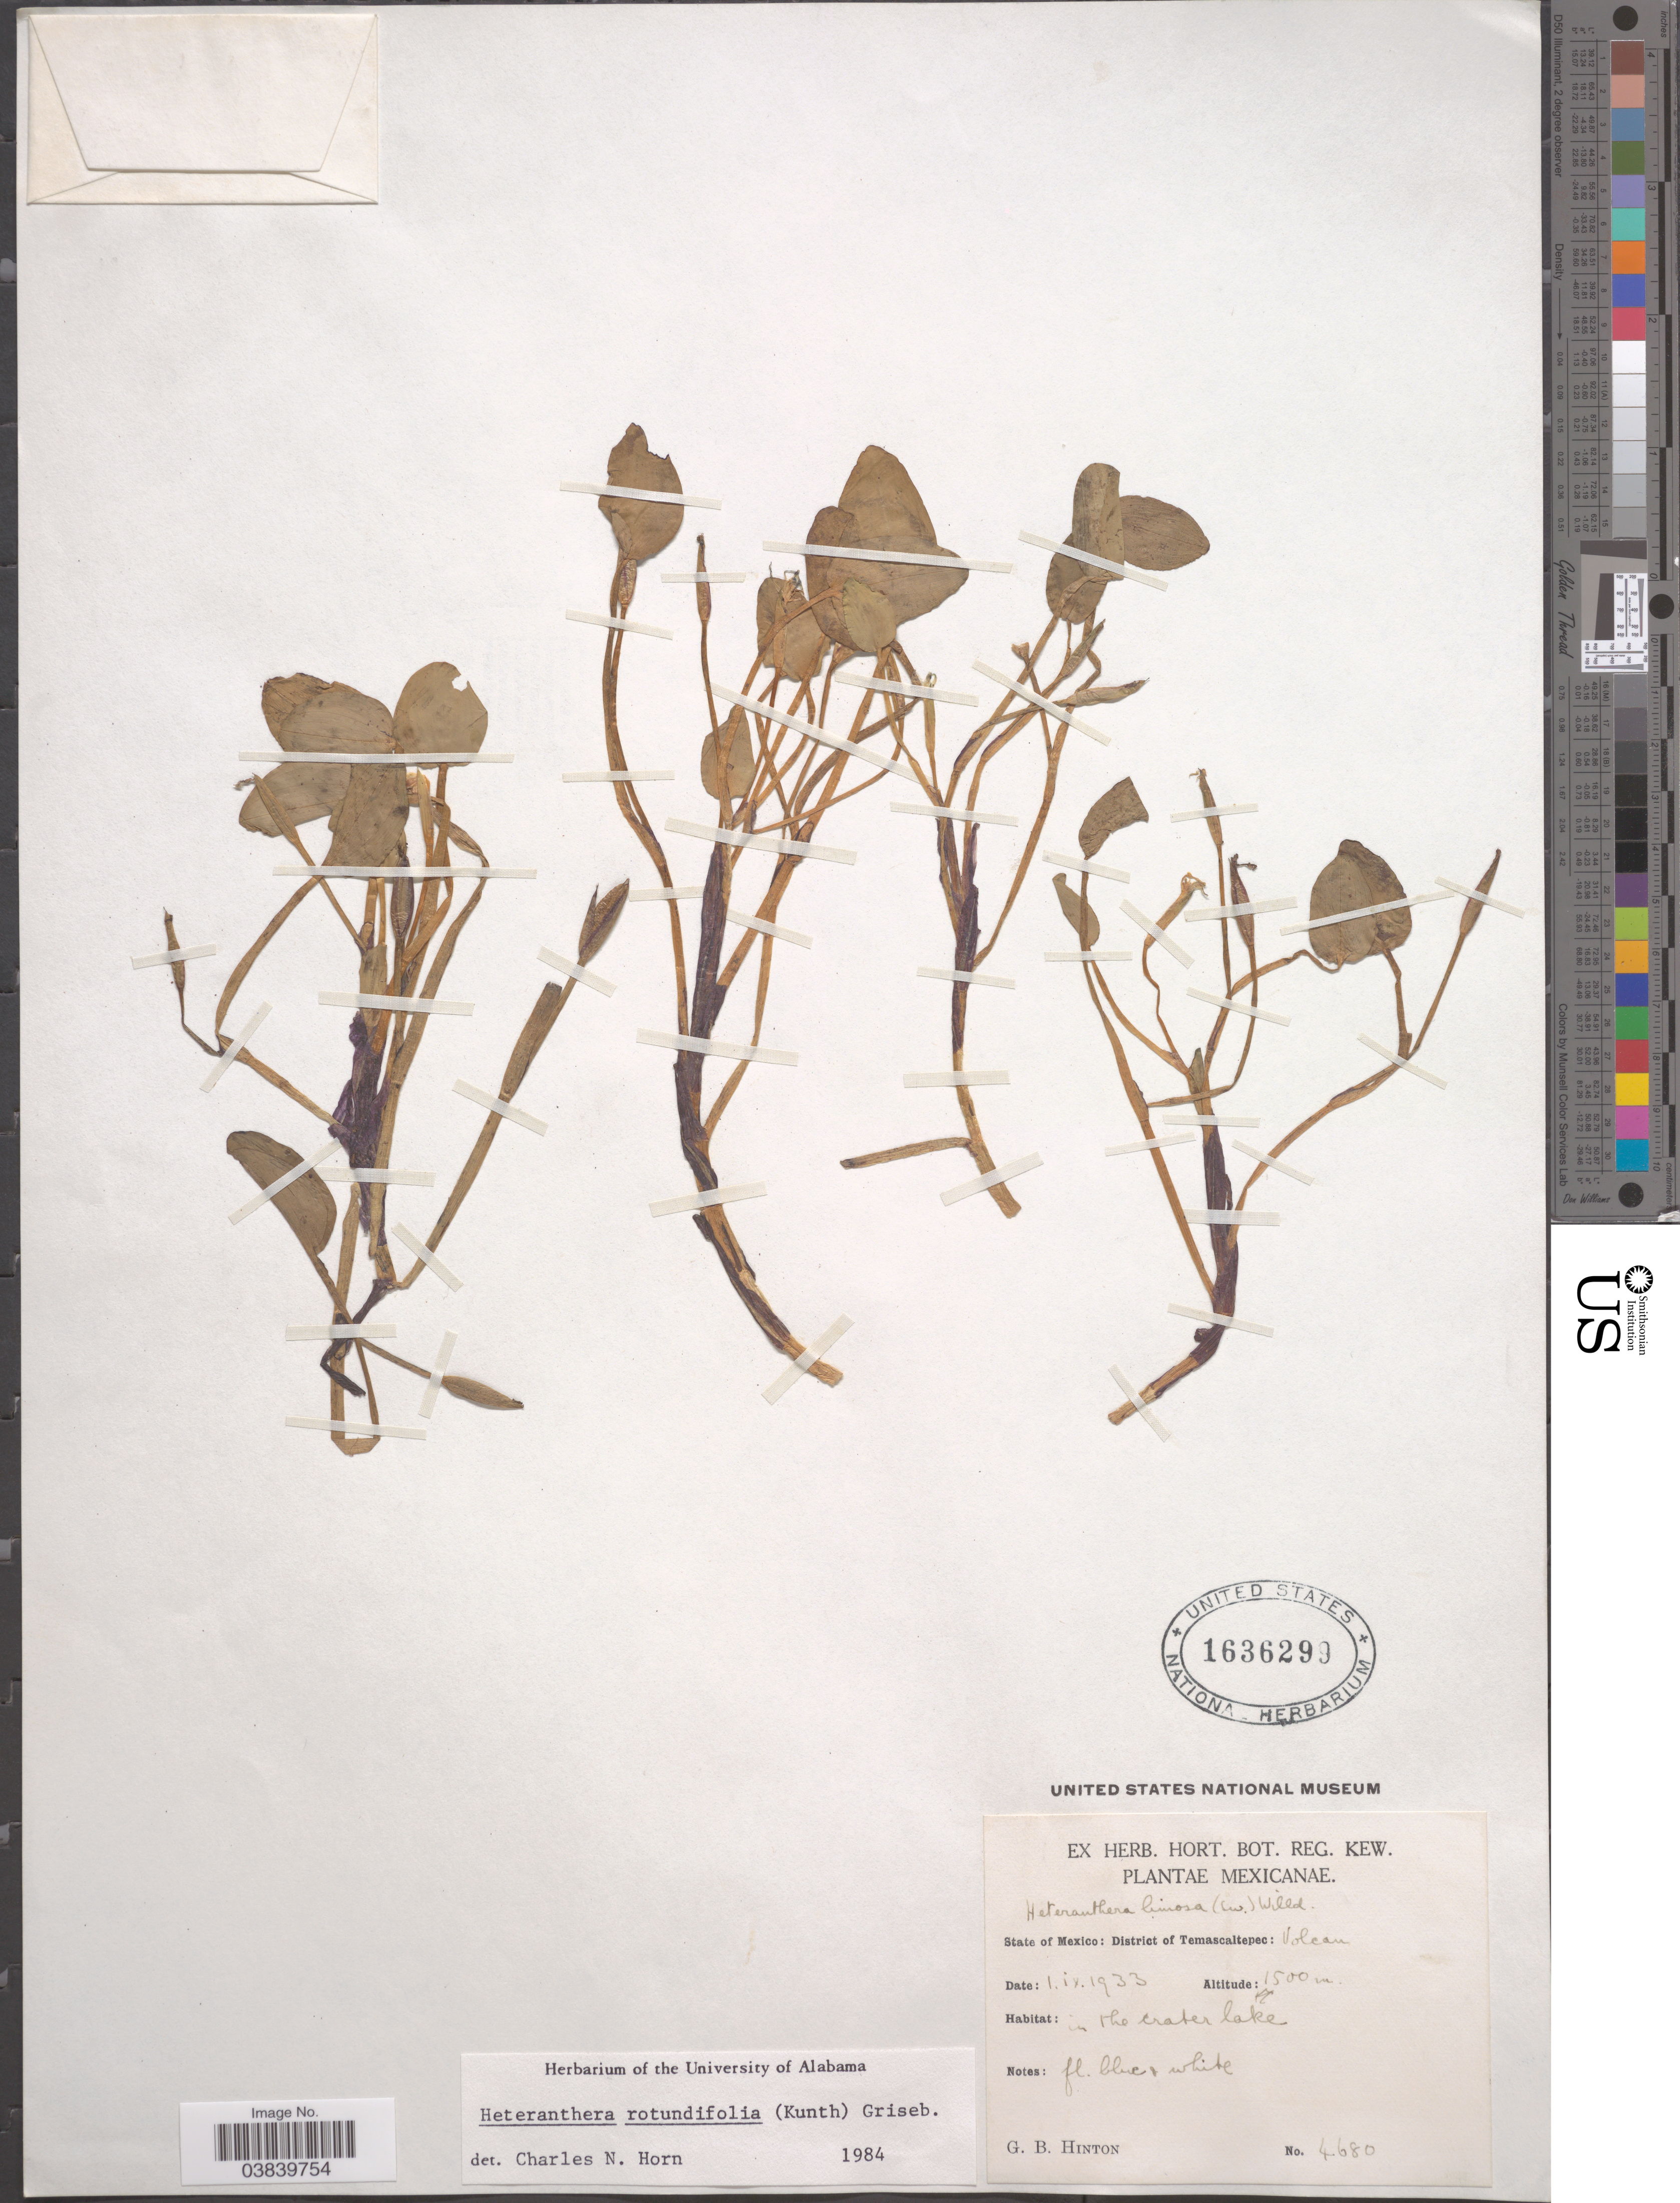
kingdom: Plantae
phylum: Tracheophyta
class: Liliopsida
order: Commelinales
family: Pontederiaceae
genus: Heteranthera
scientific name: Heteranthera rotundifolia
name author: (Kunth) Griseb.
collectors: G. B. Hinton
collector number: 4680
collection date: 1933-09-01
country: Mexico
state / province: México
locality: District of Temascaltepec: Volcan.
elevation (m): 1500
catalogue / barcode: US 1636299